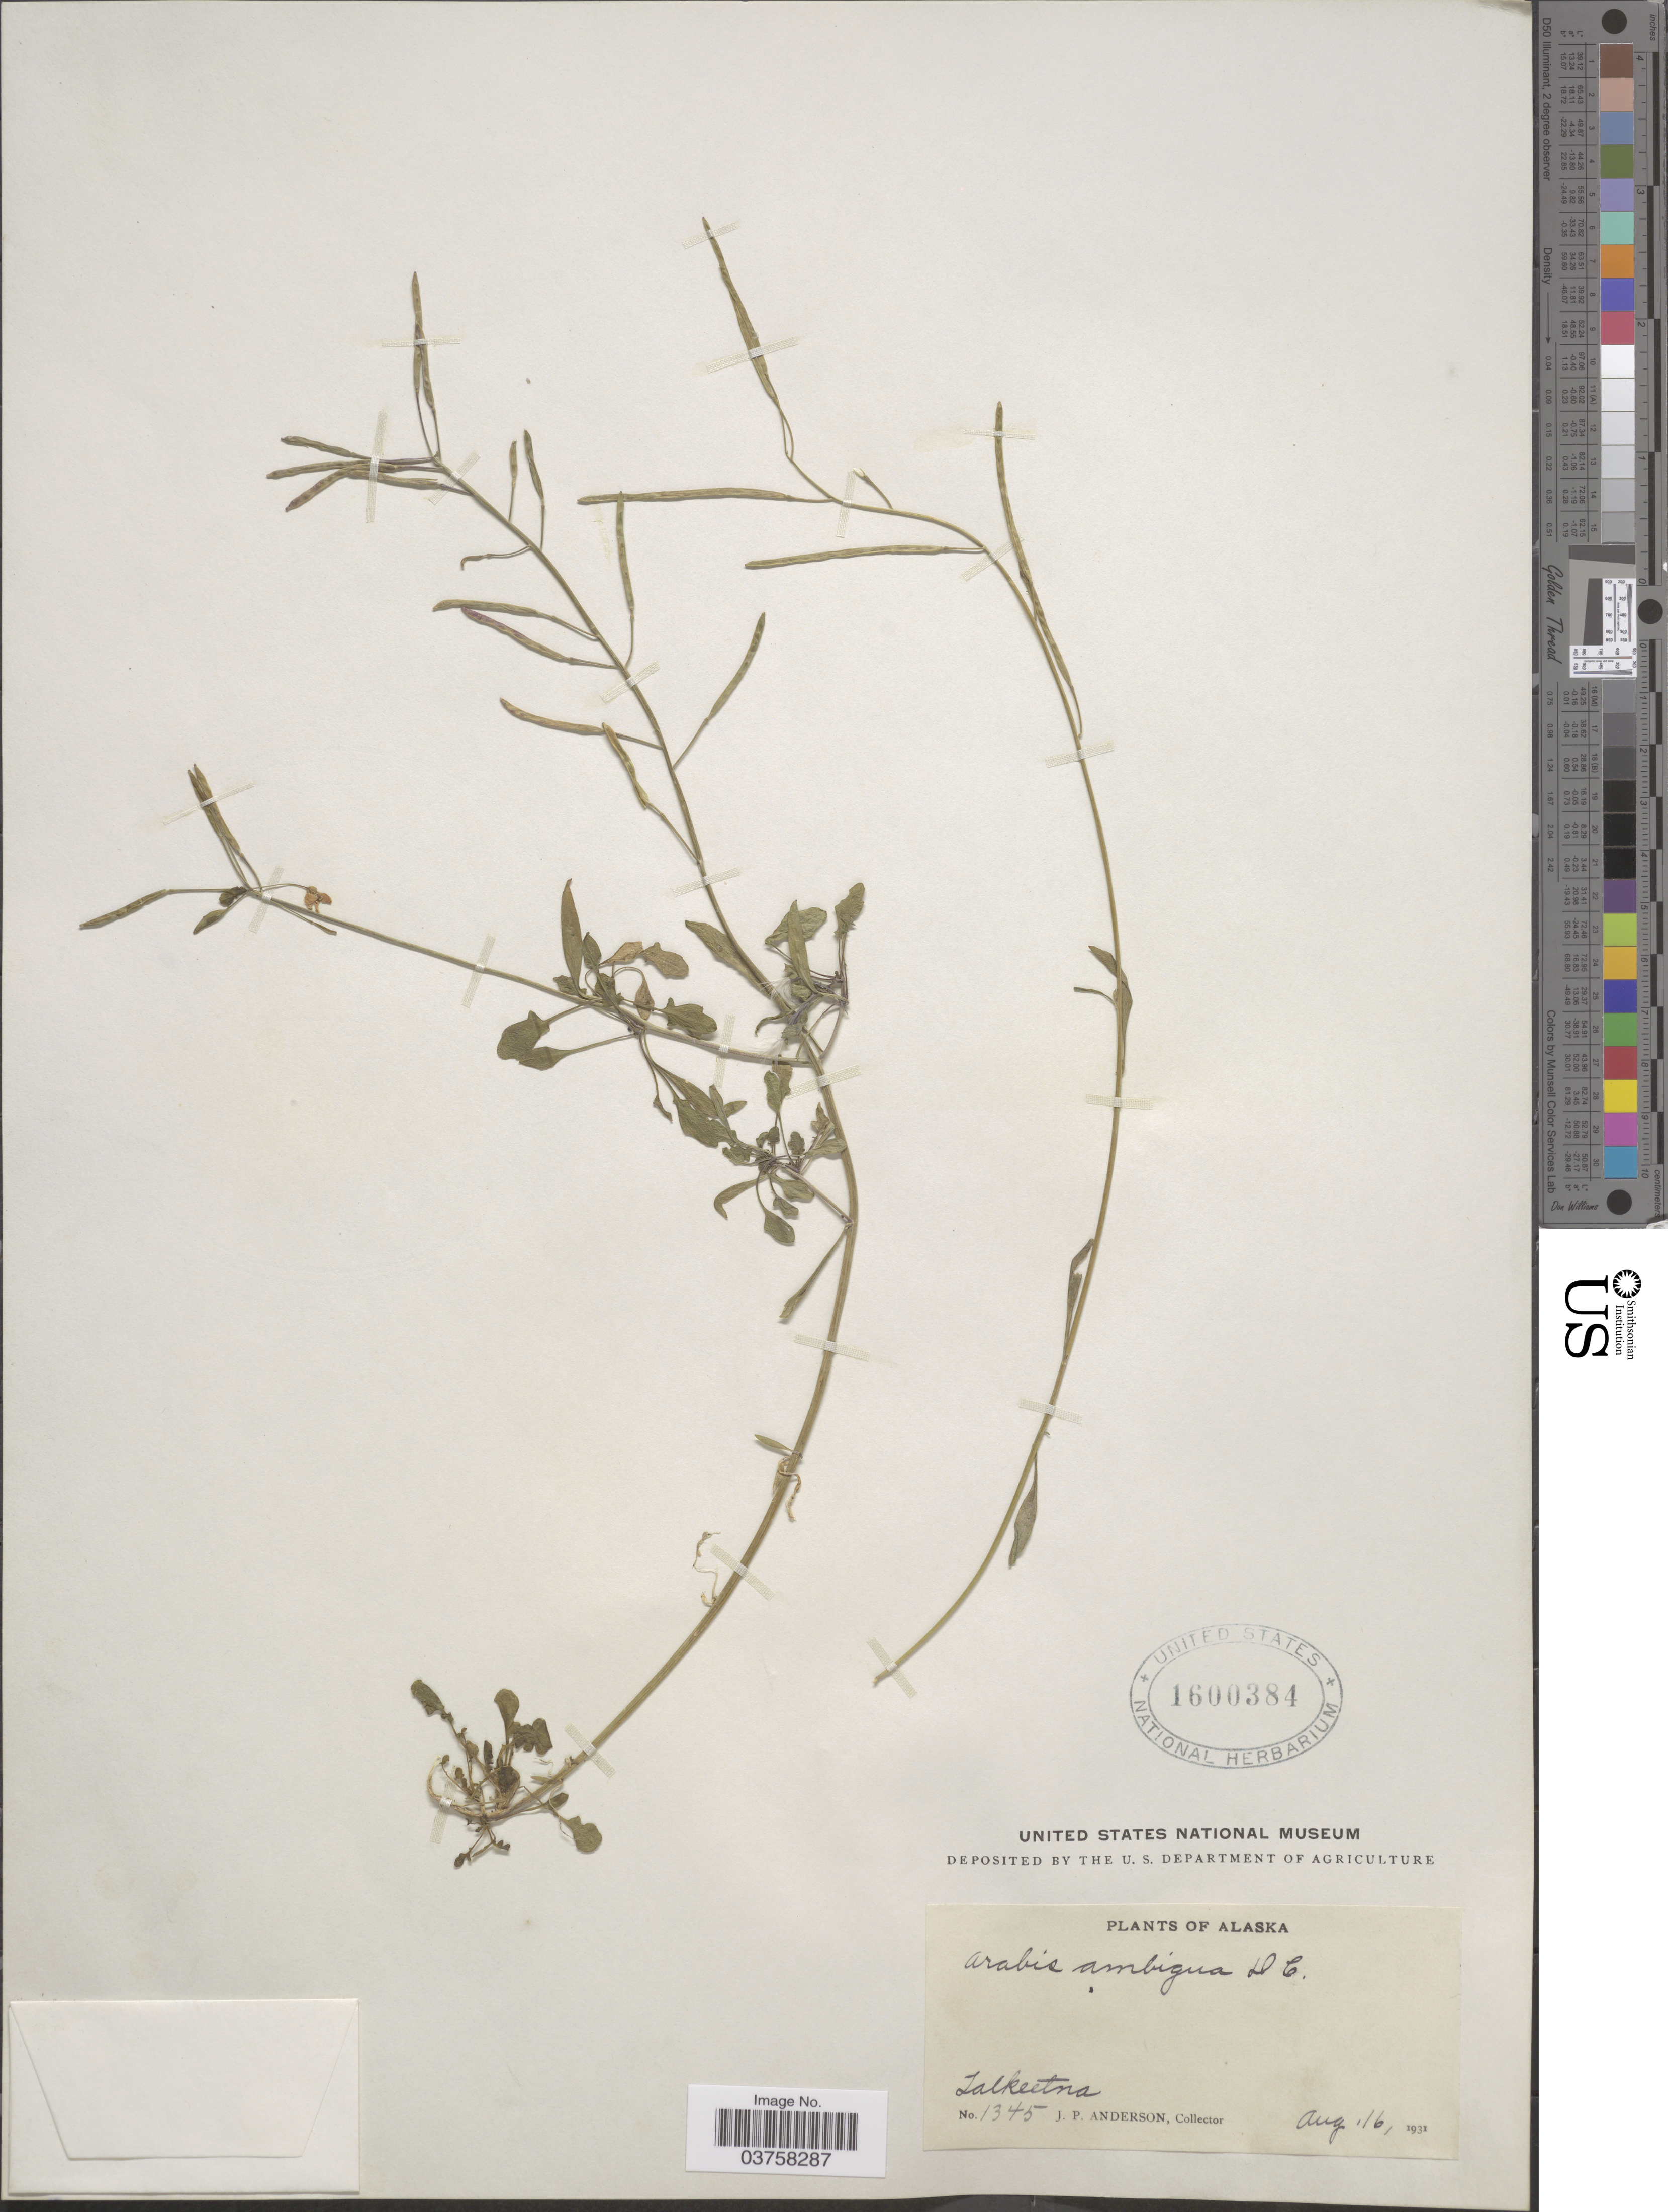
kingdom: Plantae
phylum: Tracheophyta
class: Magnoliopsida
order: Brassicales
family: Brassicaceae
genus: Arabidopsis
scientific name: Arabidopsis lyrata subsp. kamchatica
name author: (Fisch. ex DC.) O'Kane & Al-Shehbaz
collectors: J. P. Anderson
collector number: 1345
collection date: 1931-08-16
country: United States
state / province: Alaska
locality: Talkeetna.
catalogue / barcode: US 1600384